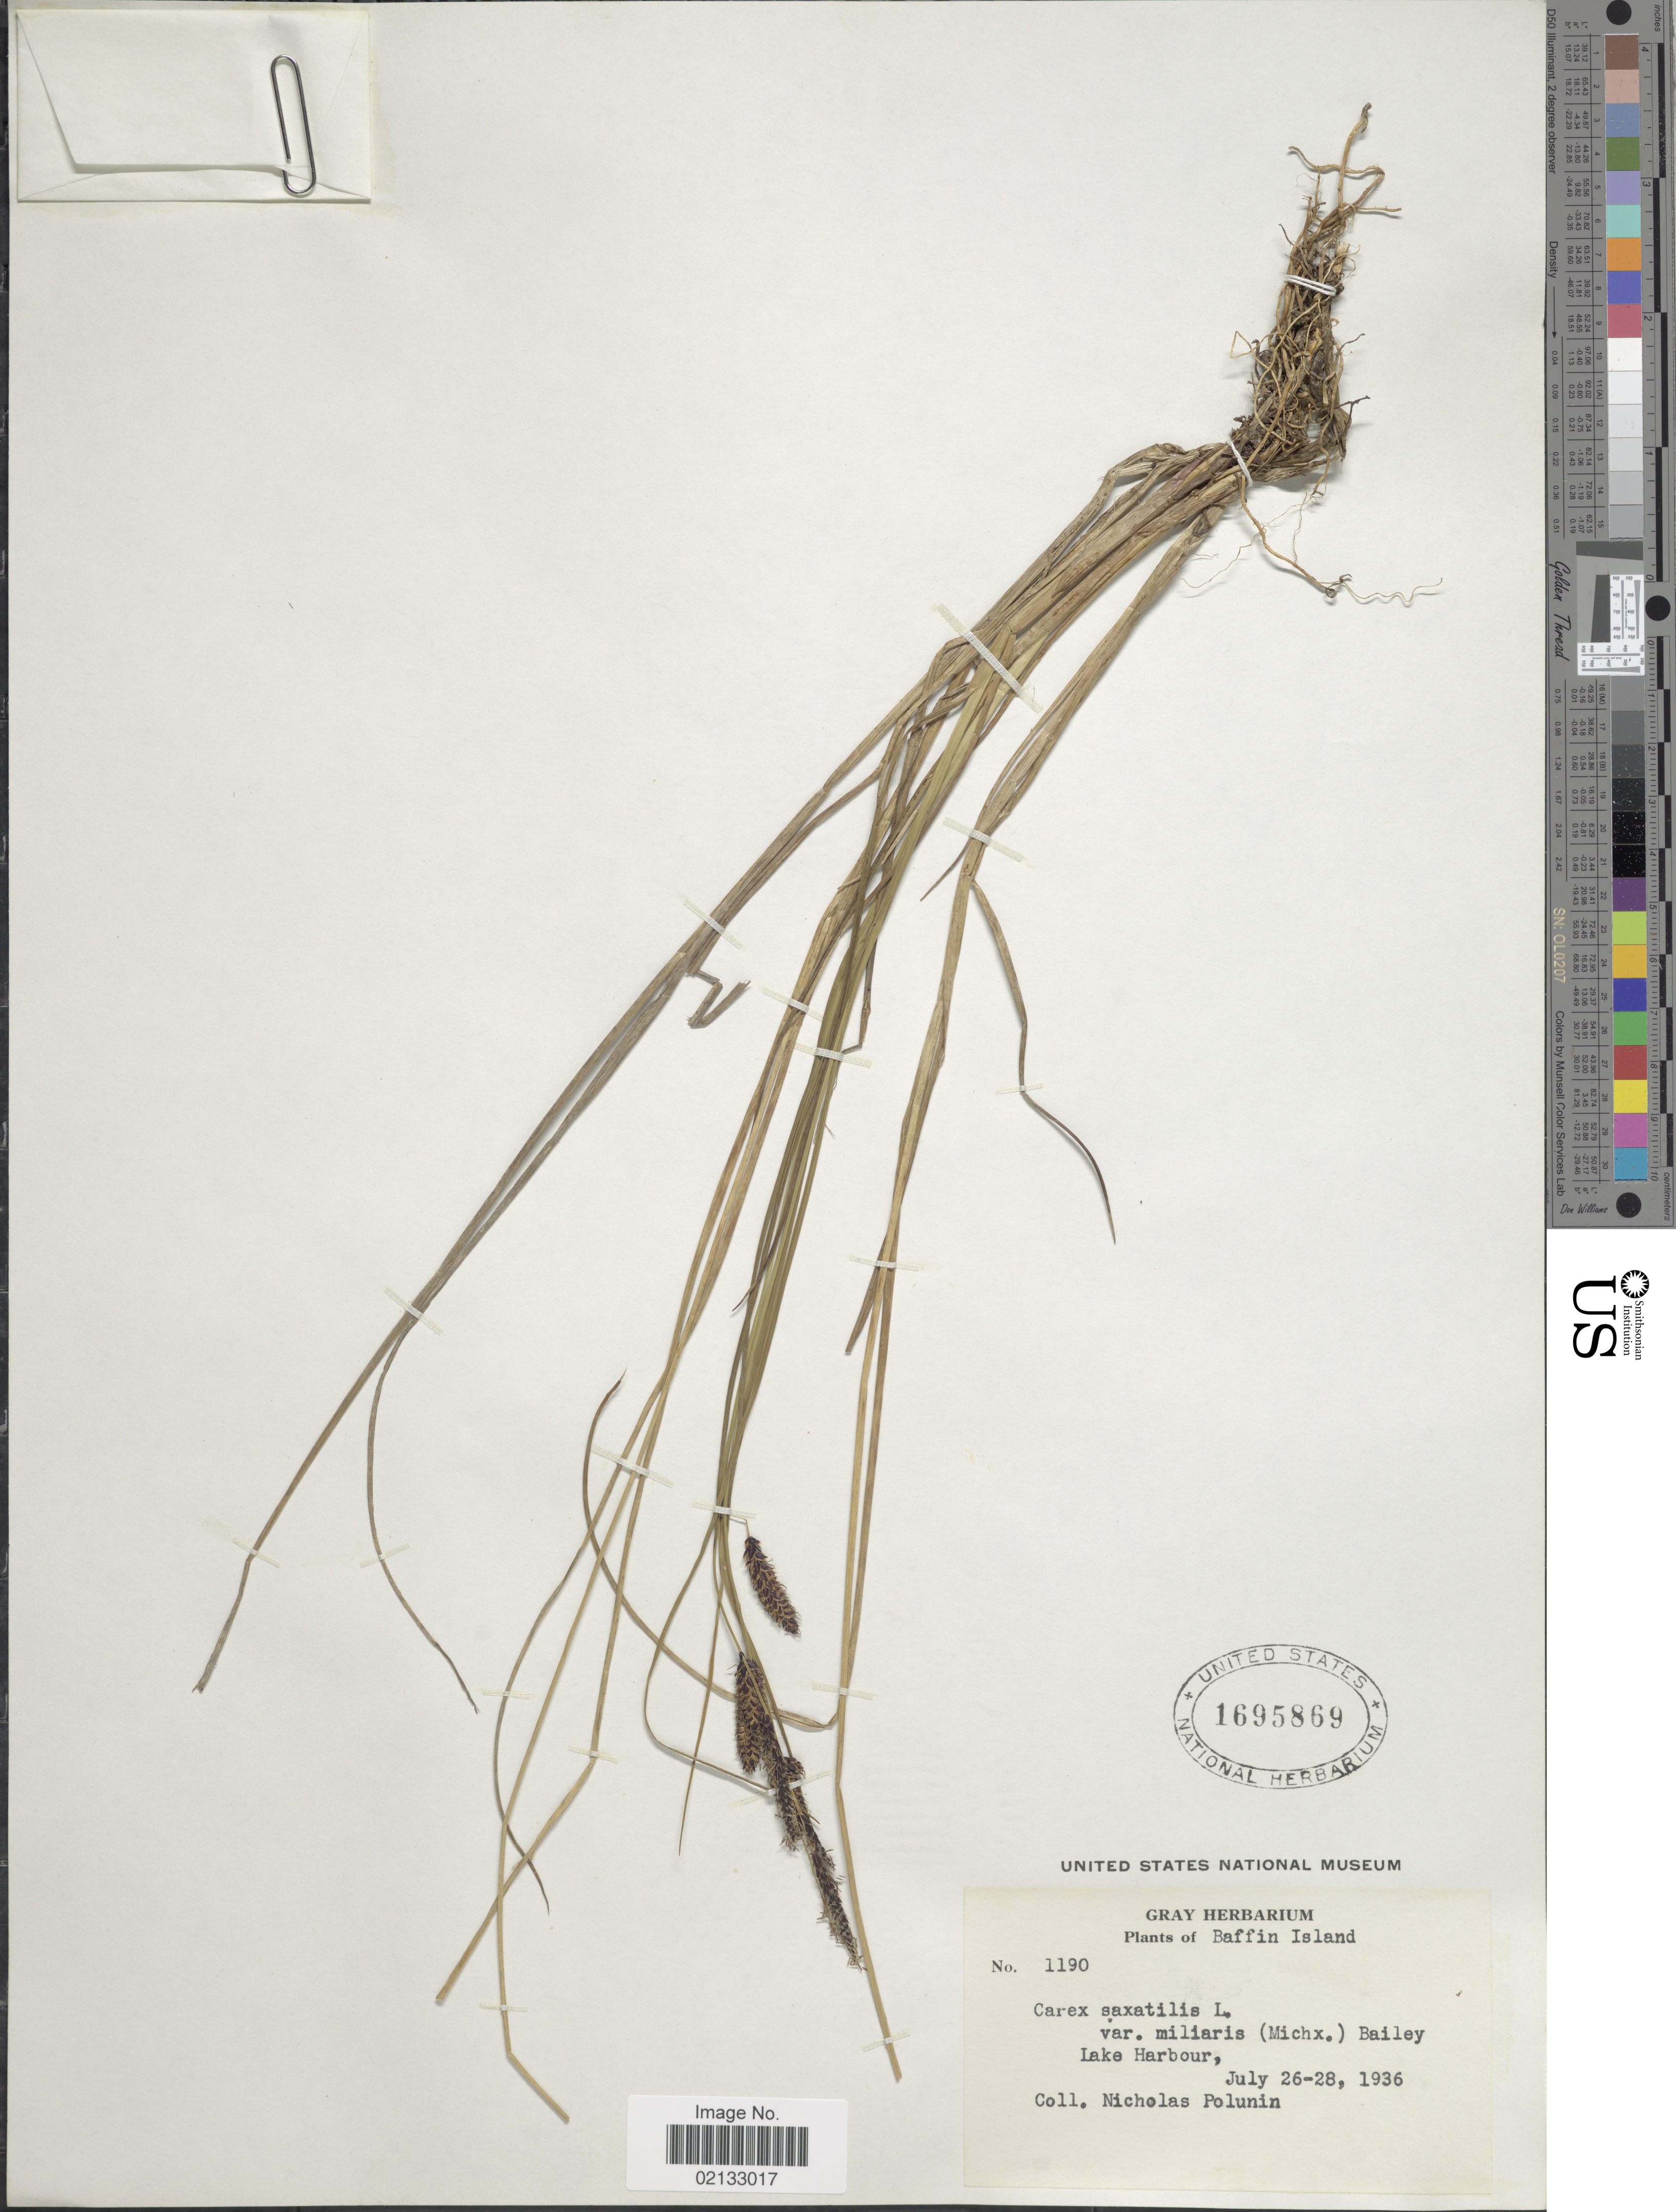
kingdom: Plantae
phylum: Tracheophyta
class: Liliopsida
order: Poales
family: Cyperaceae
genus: Carex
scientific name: Carex saxatilis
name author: L.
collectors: N. V. Polunin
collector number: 1190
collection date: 1936-07-26/1936-07-28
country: Canada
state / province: Nunavut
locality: Baffin Island. Lake Harbour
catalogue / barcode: US 1695869